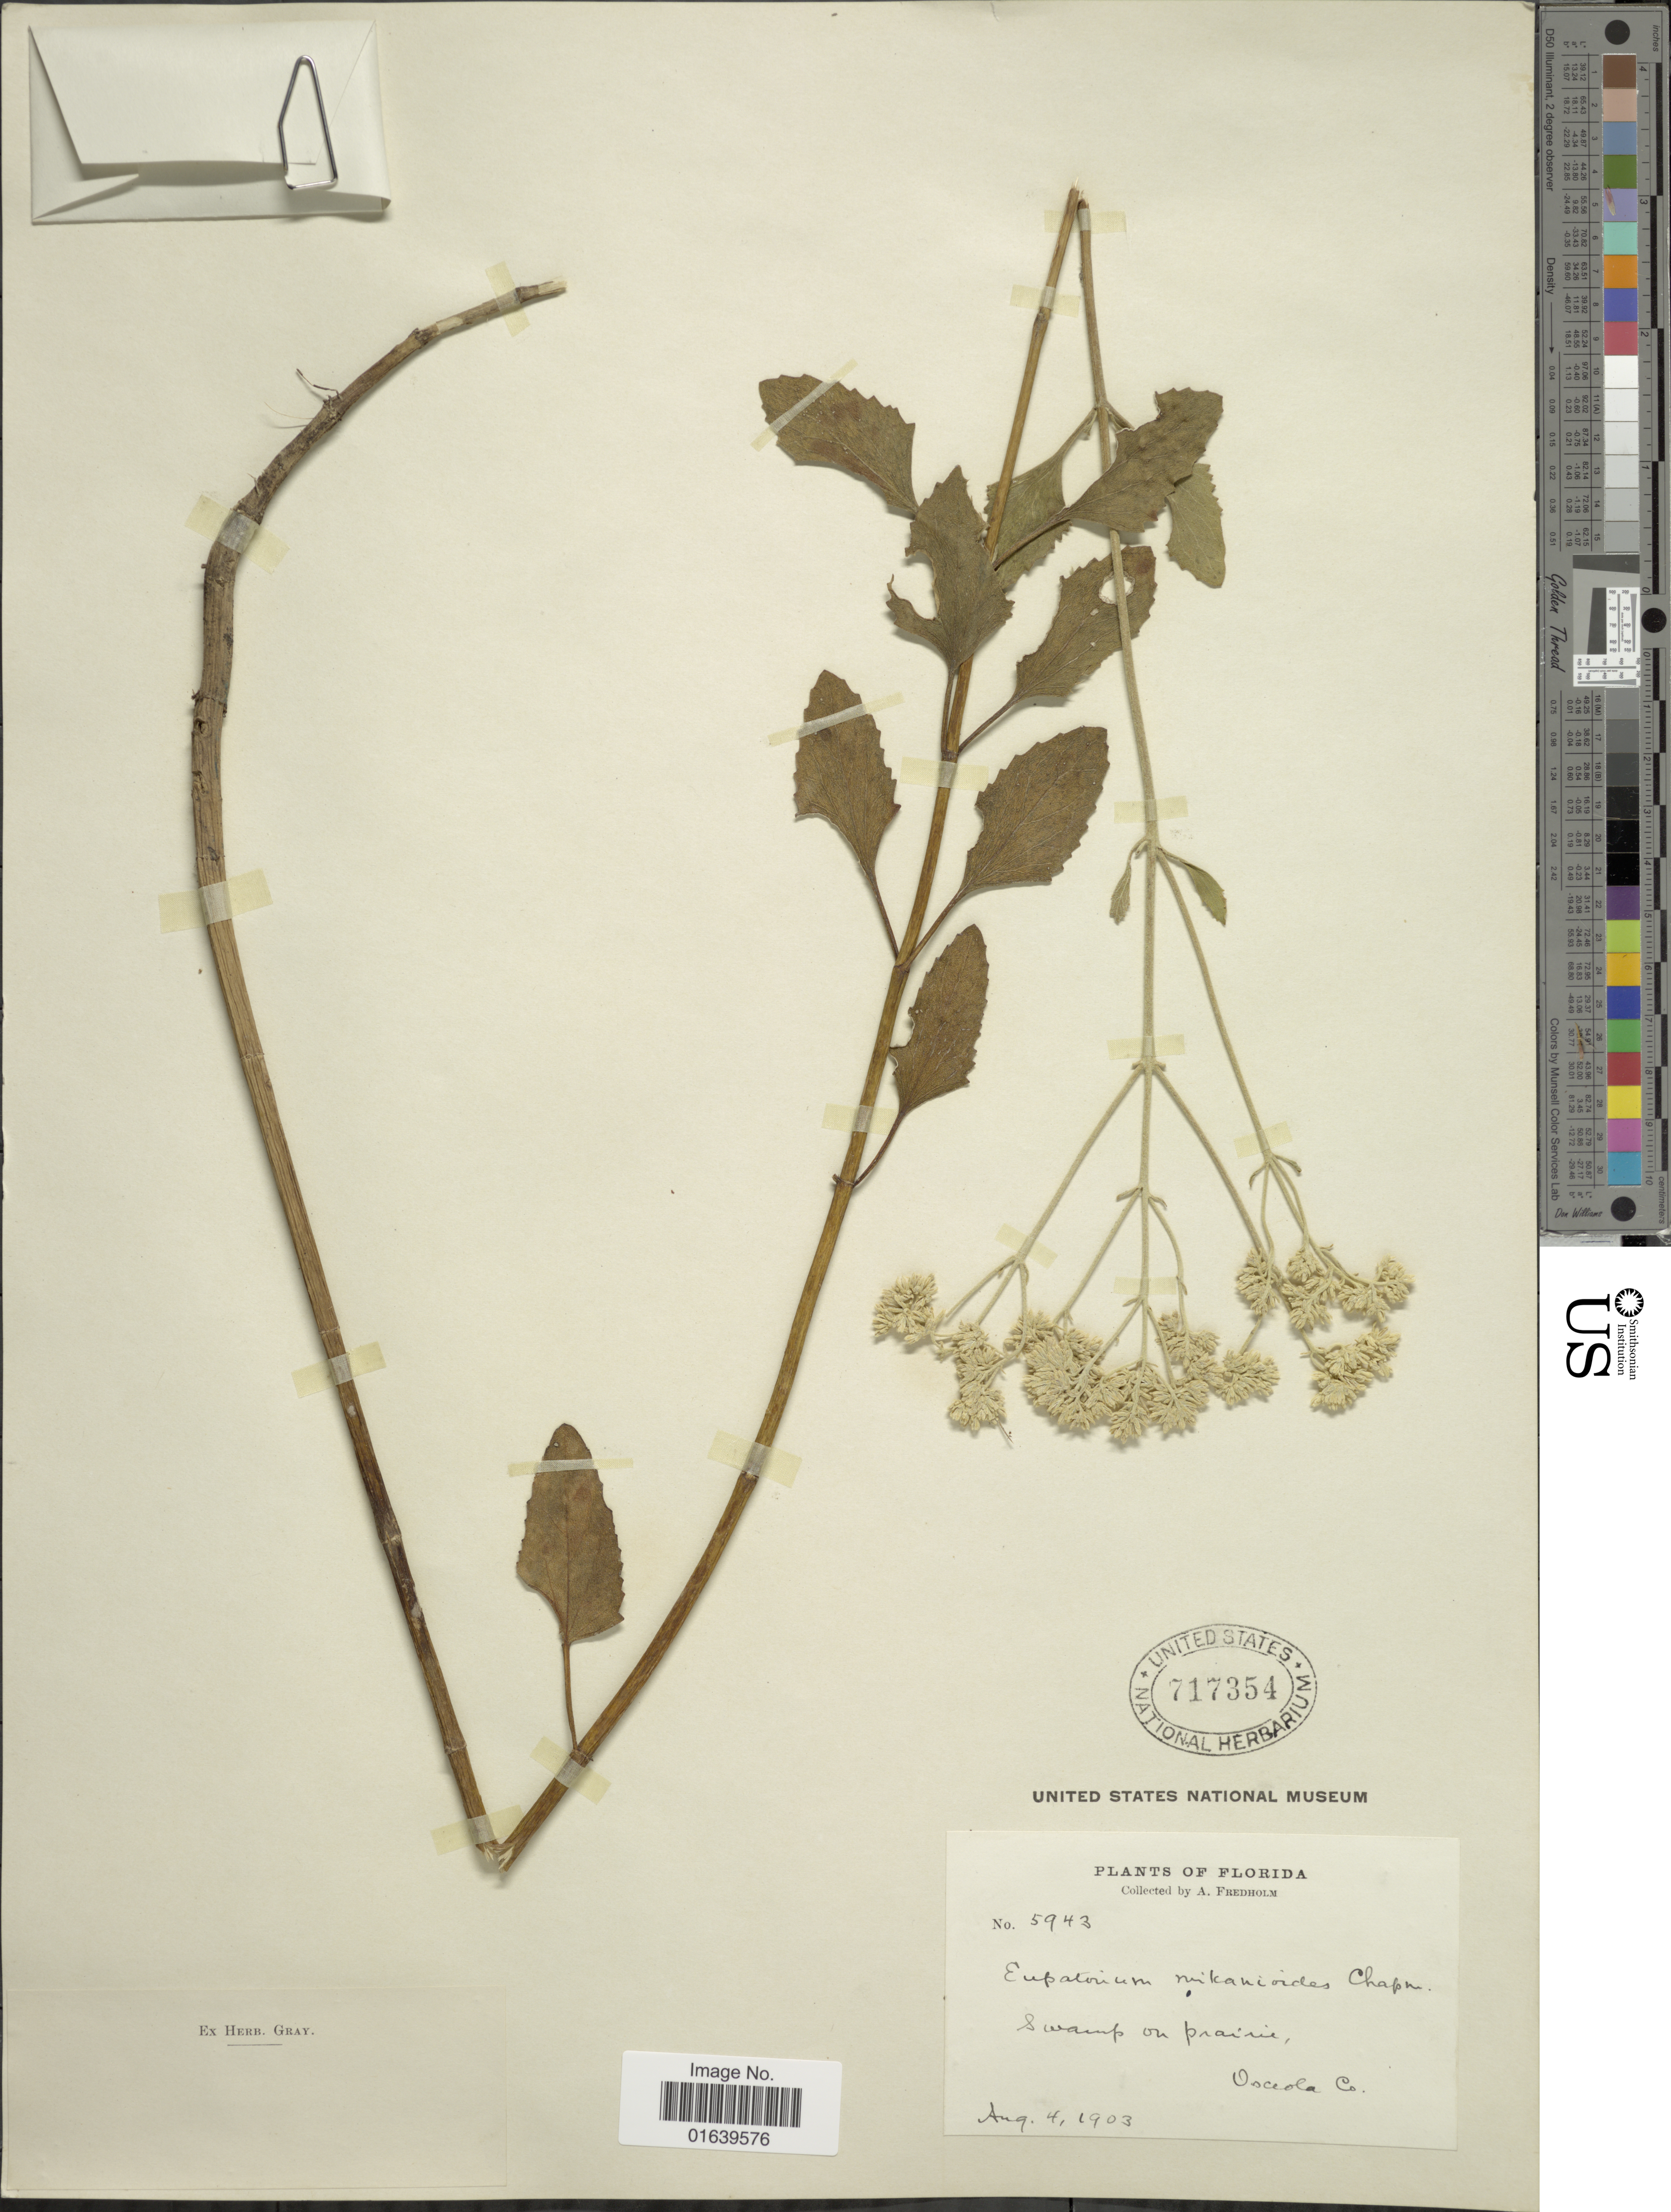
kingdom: Plantae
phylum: Tracheophyta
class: Magnoliopsida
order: Asterales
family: Asteraceae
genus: Eupatorium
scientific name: Eupatorium mikanioides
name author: Chapman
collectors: A. Fredholm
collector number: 5943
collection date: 1903-08-04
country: United States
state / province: Florida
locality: Swamp on prairie, Osceola Co.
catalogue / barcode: US 717354